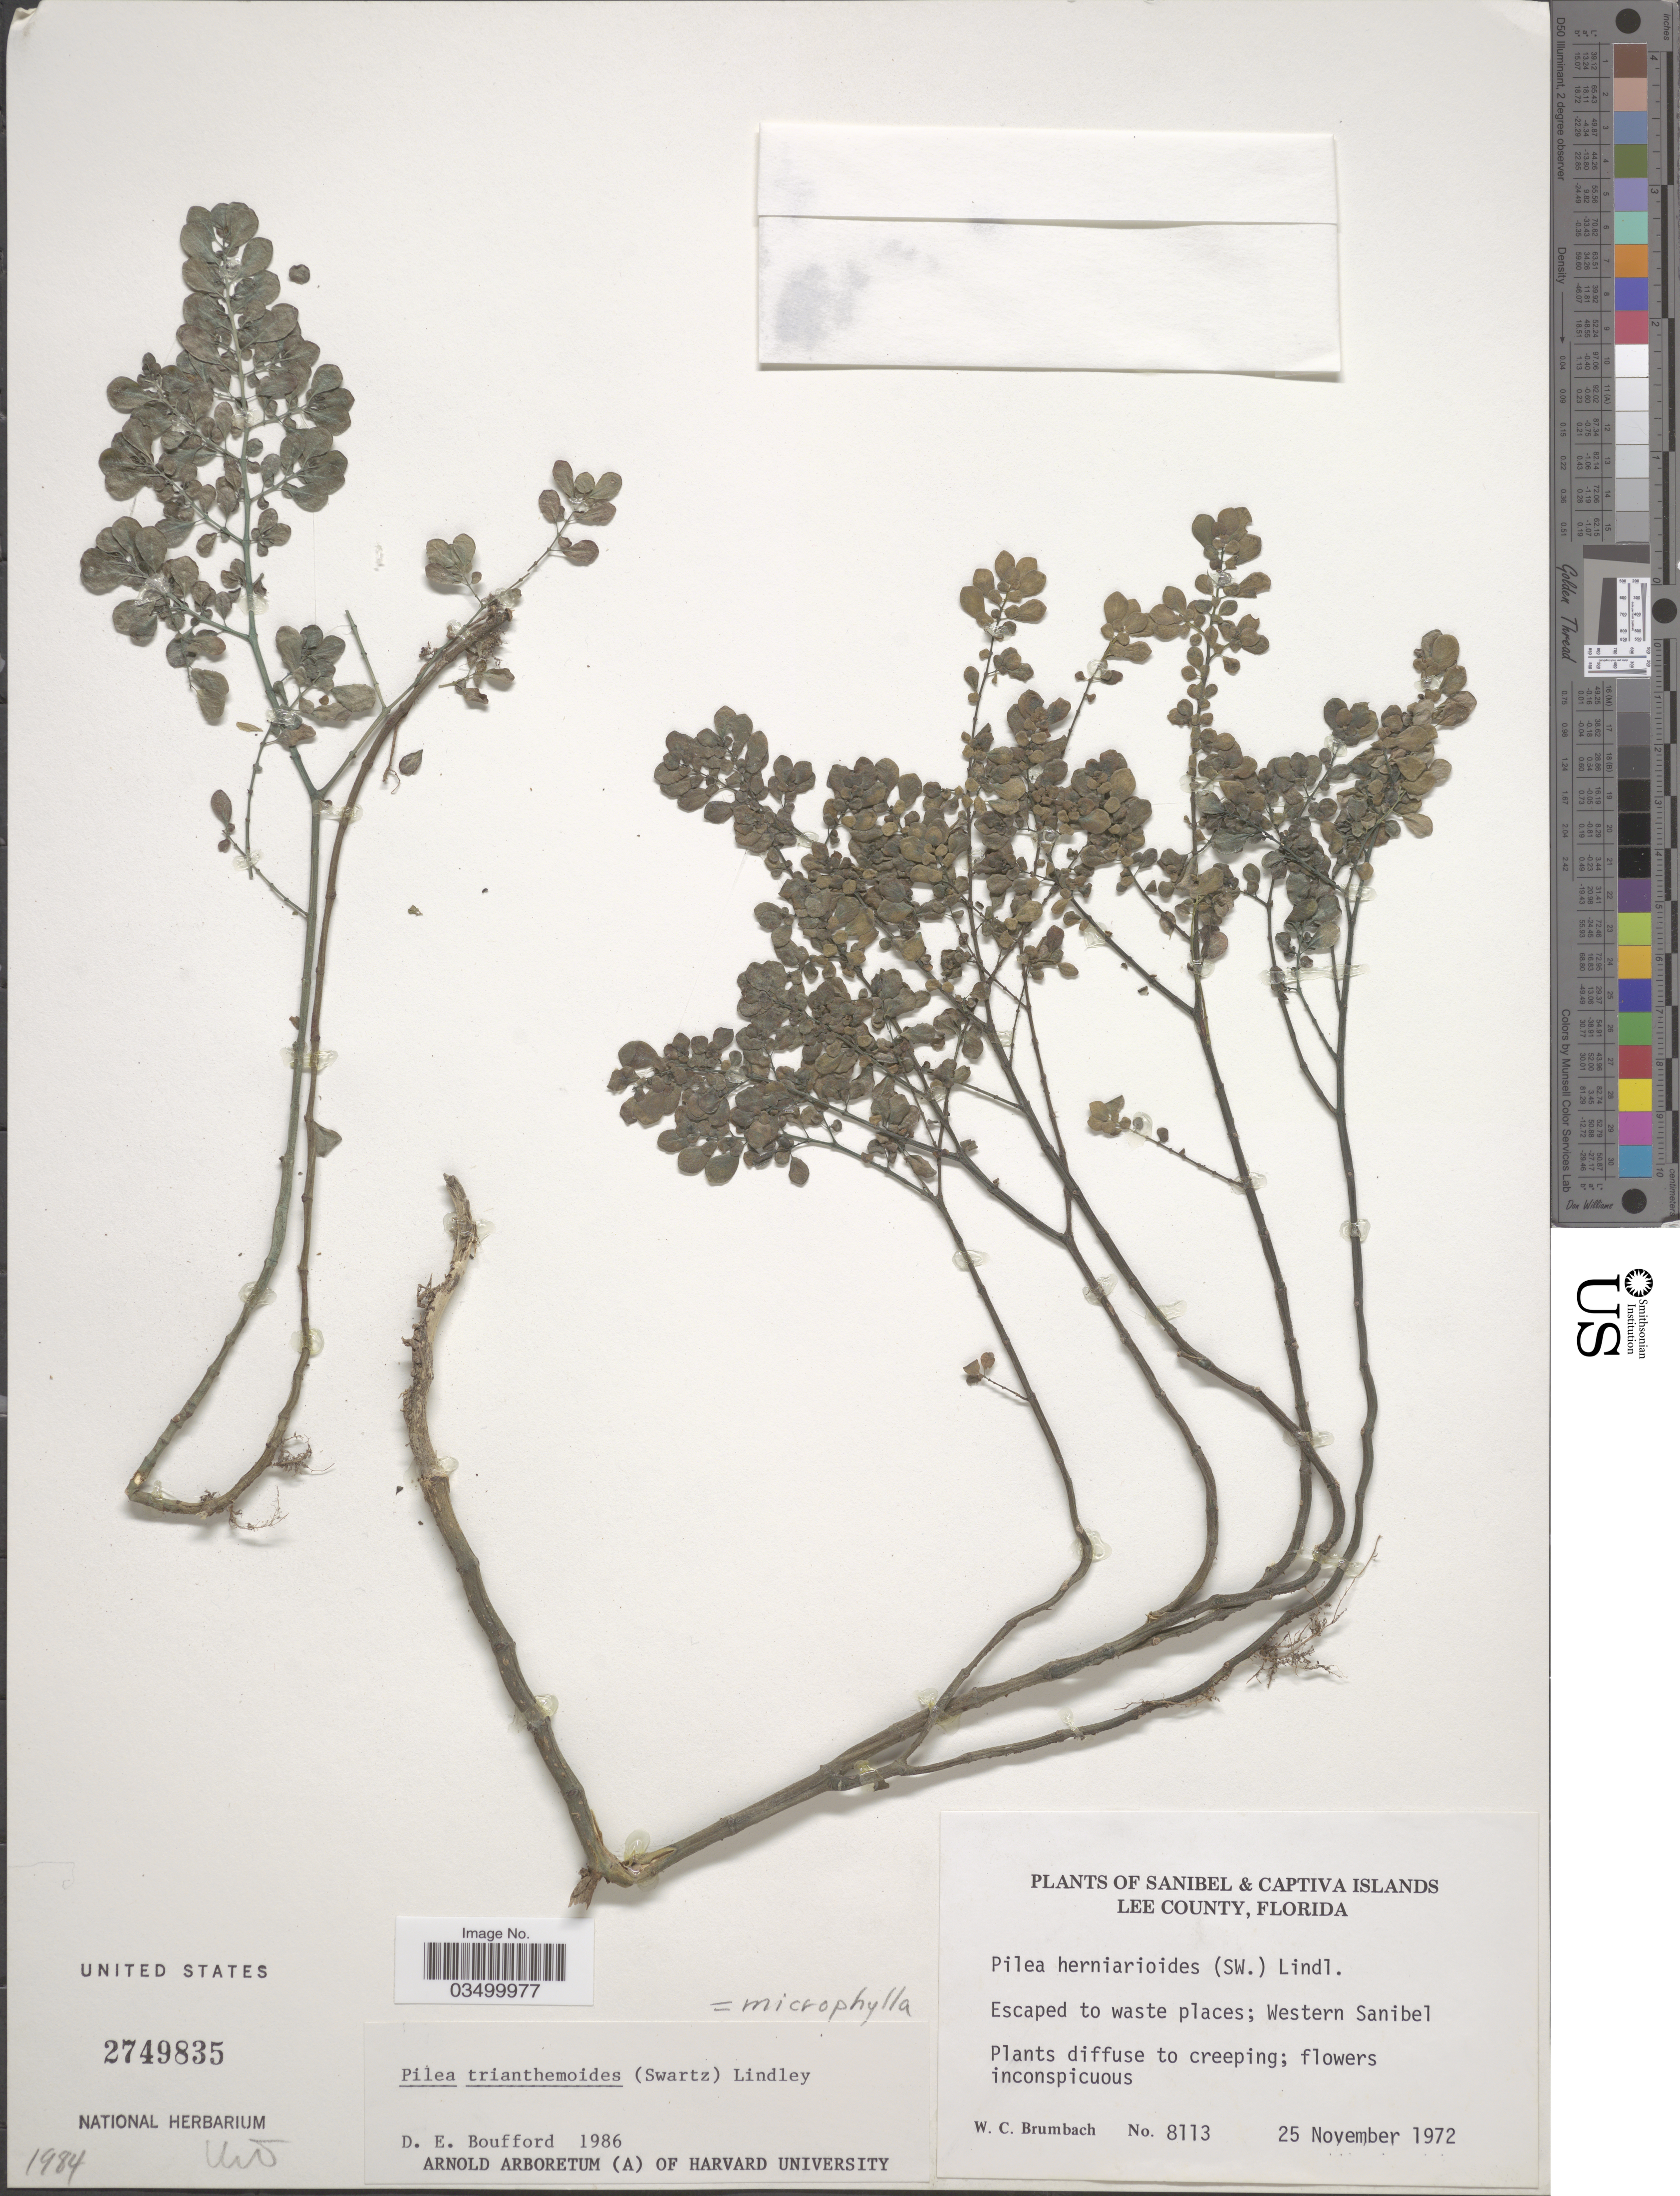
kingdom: Plantae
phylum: Tracheophyta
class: Magnoliopsida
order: Rosales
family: Urticaceae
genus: Pilea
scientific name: Pilea microphylla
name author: (L.) Liebm.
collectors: W. C. Brumbach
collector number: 8113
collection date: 1972-11-25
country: United States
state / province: Florida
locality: Sanibel & Captiva Islands. Lee County. Western Sanibel.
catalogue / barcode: US 2749835